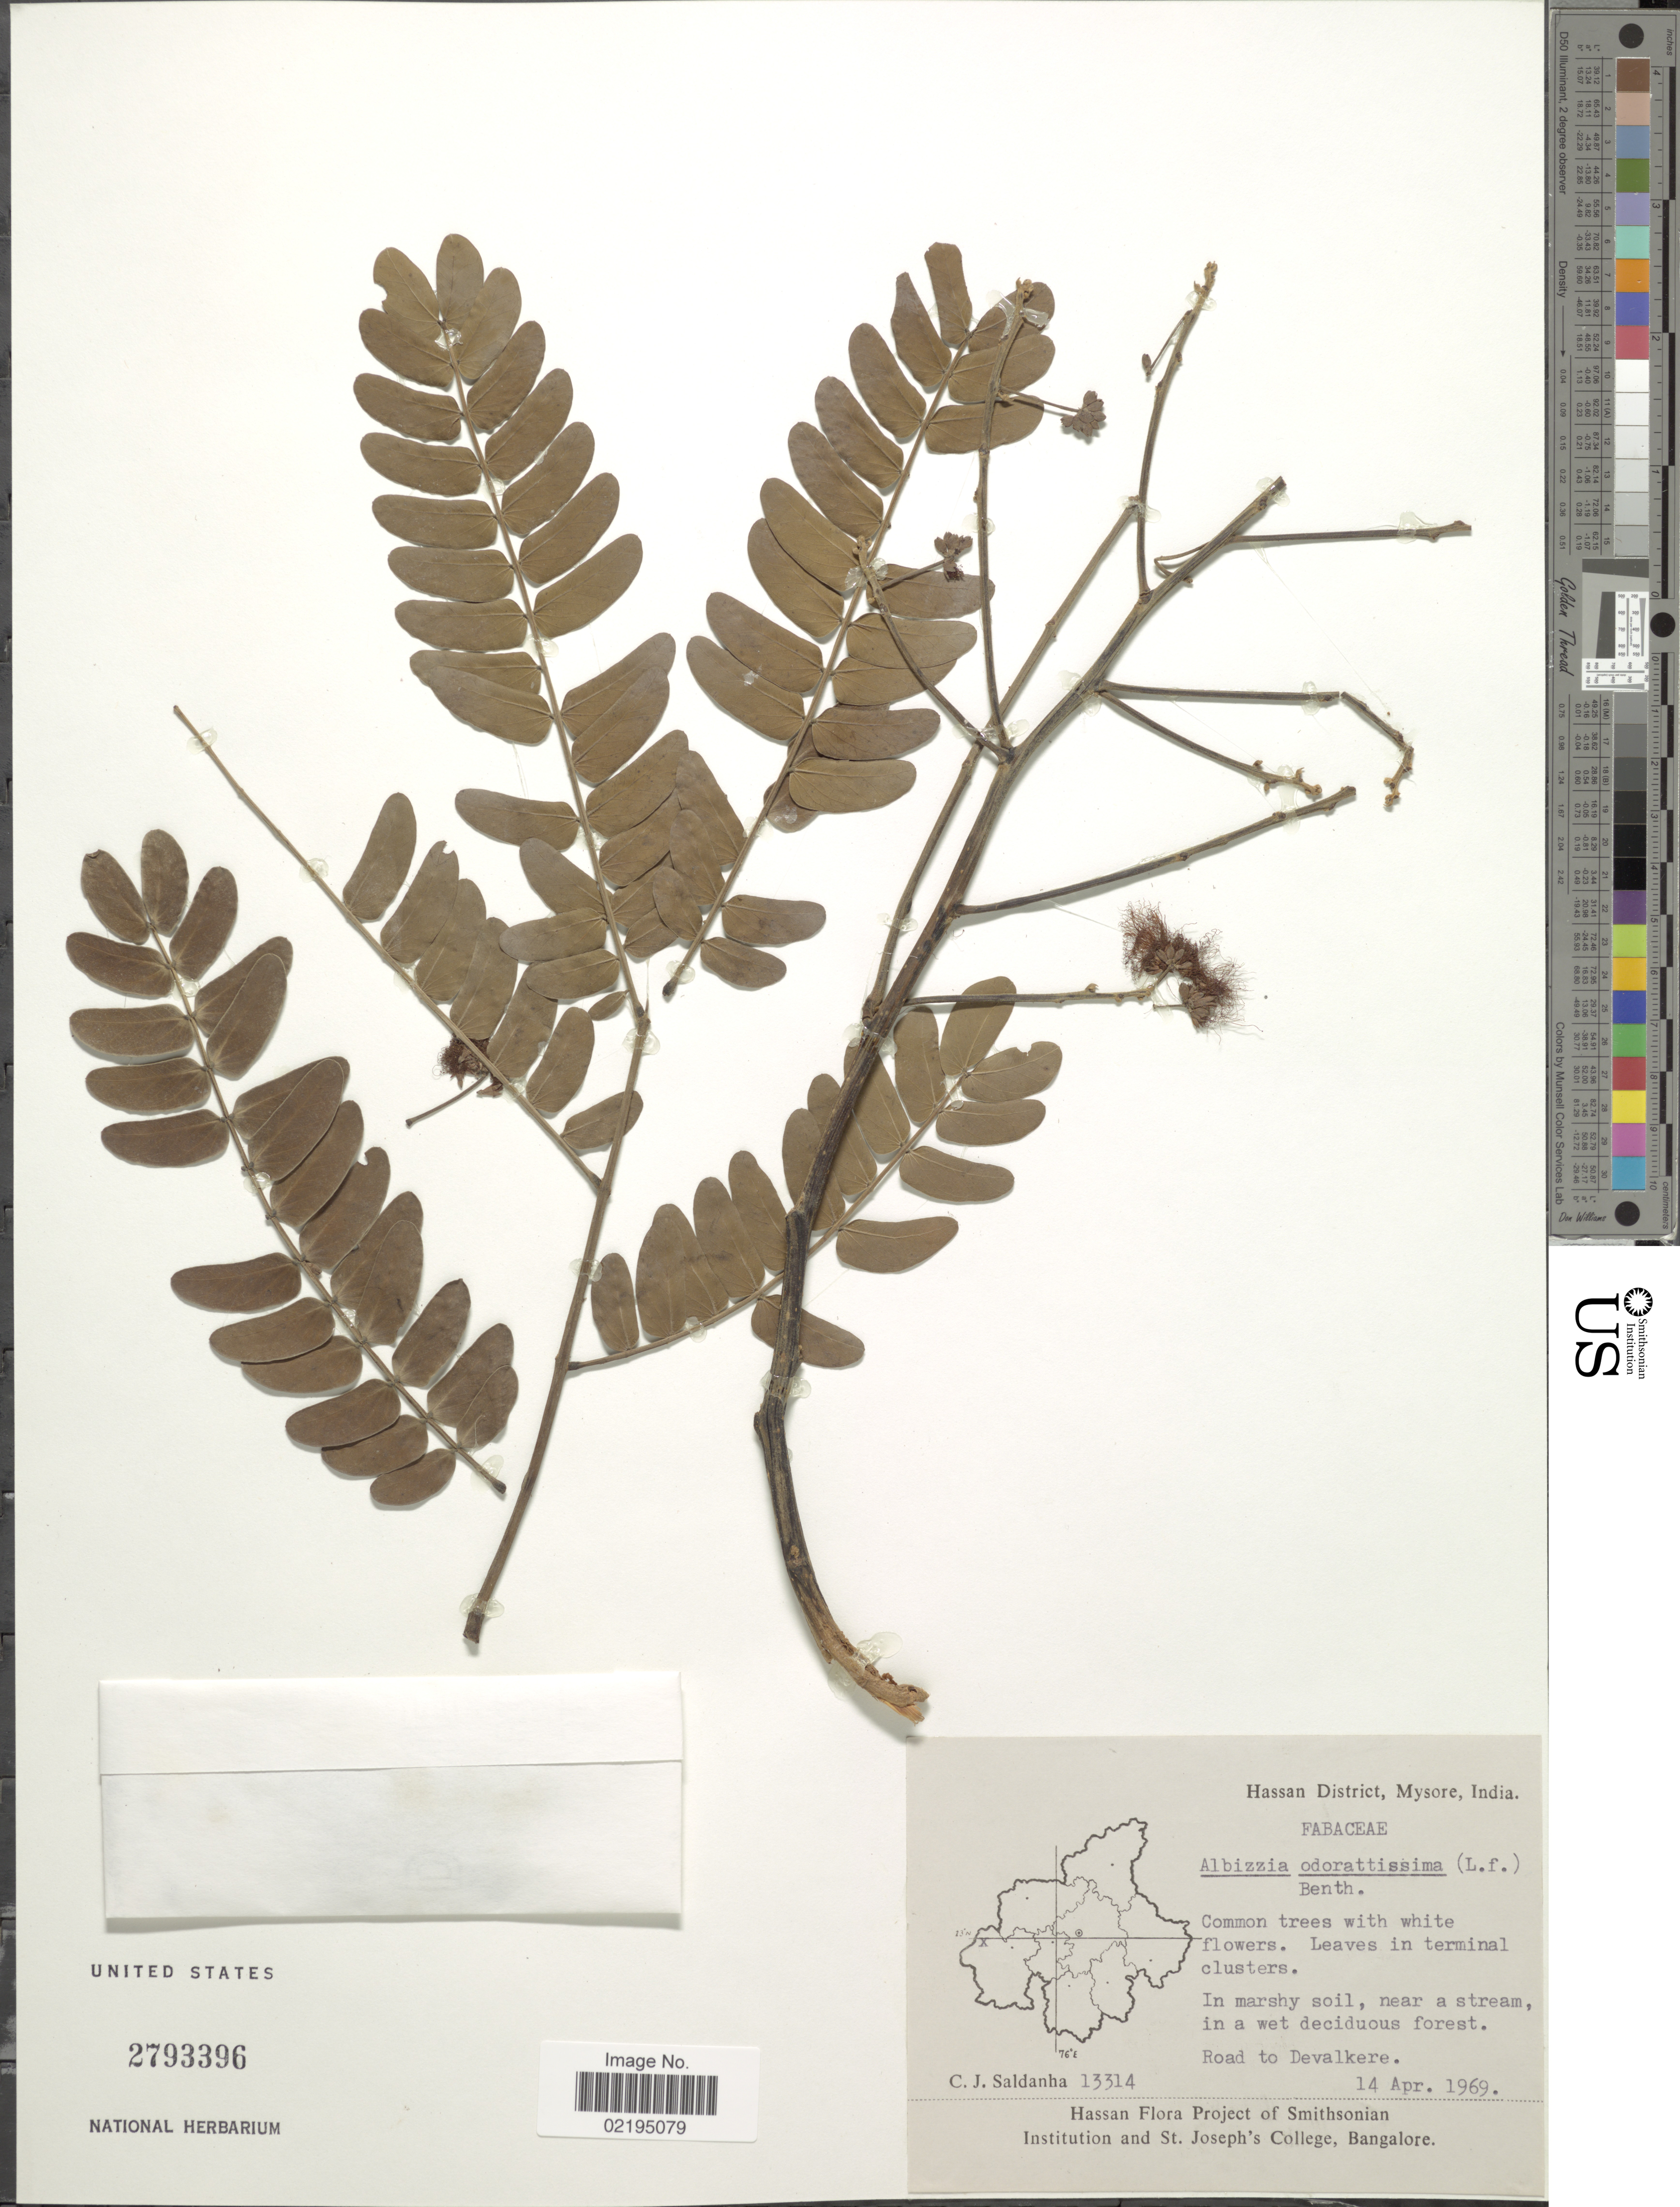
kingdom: Plantae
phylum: Tracheophyta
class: Magnoliopsida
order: Fabales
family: Fabaceae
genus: Albizia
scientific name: Albizia odoratissima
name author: (L. f.) Benth.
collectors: C. J. Saldanha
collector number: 13314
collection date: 1969-04-14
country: India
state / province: Karnataka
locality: Hassan District, Mysore, Road to Devalkere, near a stream.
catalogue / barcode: US 2793396